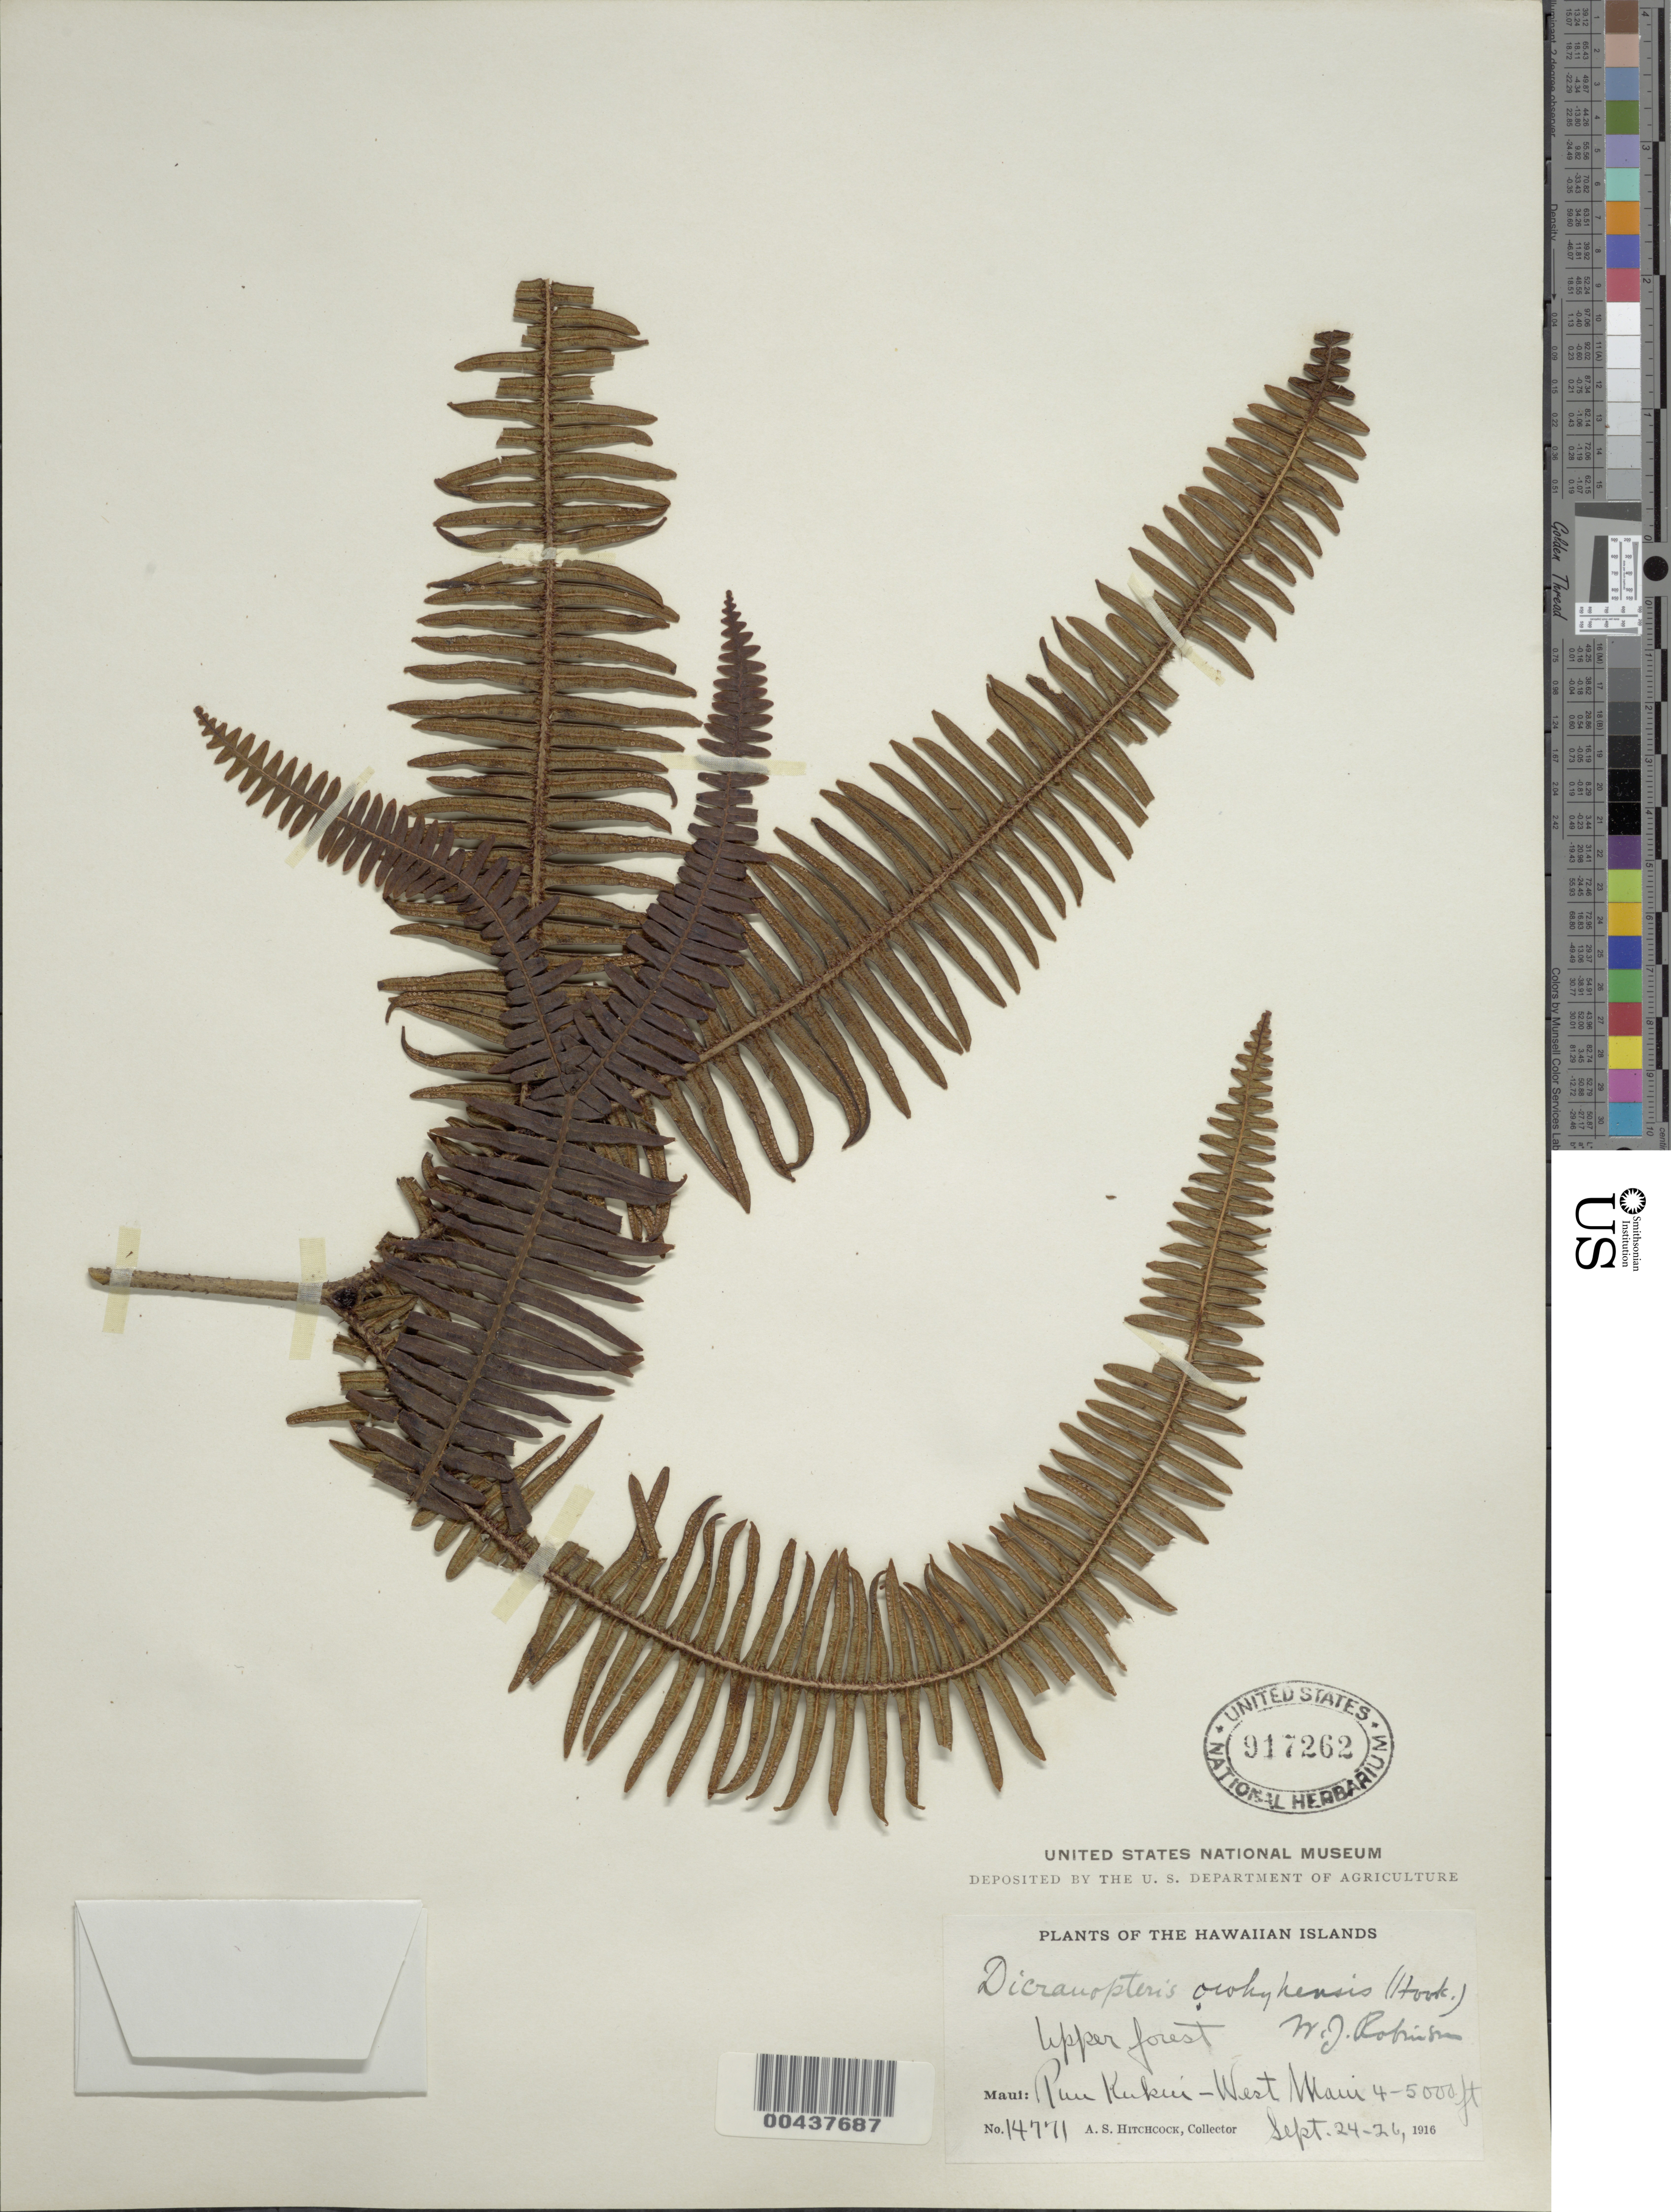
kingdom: Plantae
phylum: Tracheophyta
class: Polypodiopsida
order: Gleicheniales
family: Gleicheniaceae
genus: Sticherus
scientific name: Sticherus owhyhensis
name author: (Hook.) Ching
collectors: A. S. Hitchcock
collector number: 14771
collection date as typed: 24 Sep 1916 to 26 Sep 1916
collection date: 1916-09-24/1916-09-26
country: United States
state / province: Hawaii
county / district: Maui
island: Maui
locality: Maui: Puu Kukui - W Maui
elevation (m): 1219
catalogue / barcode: US 917262